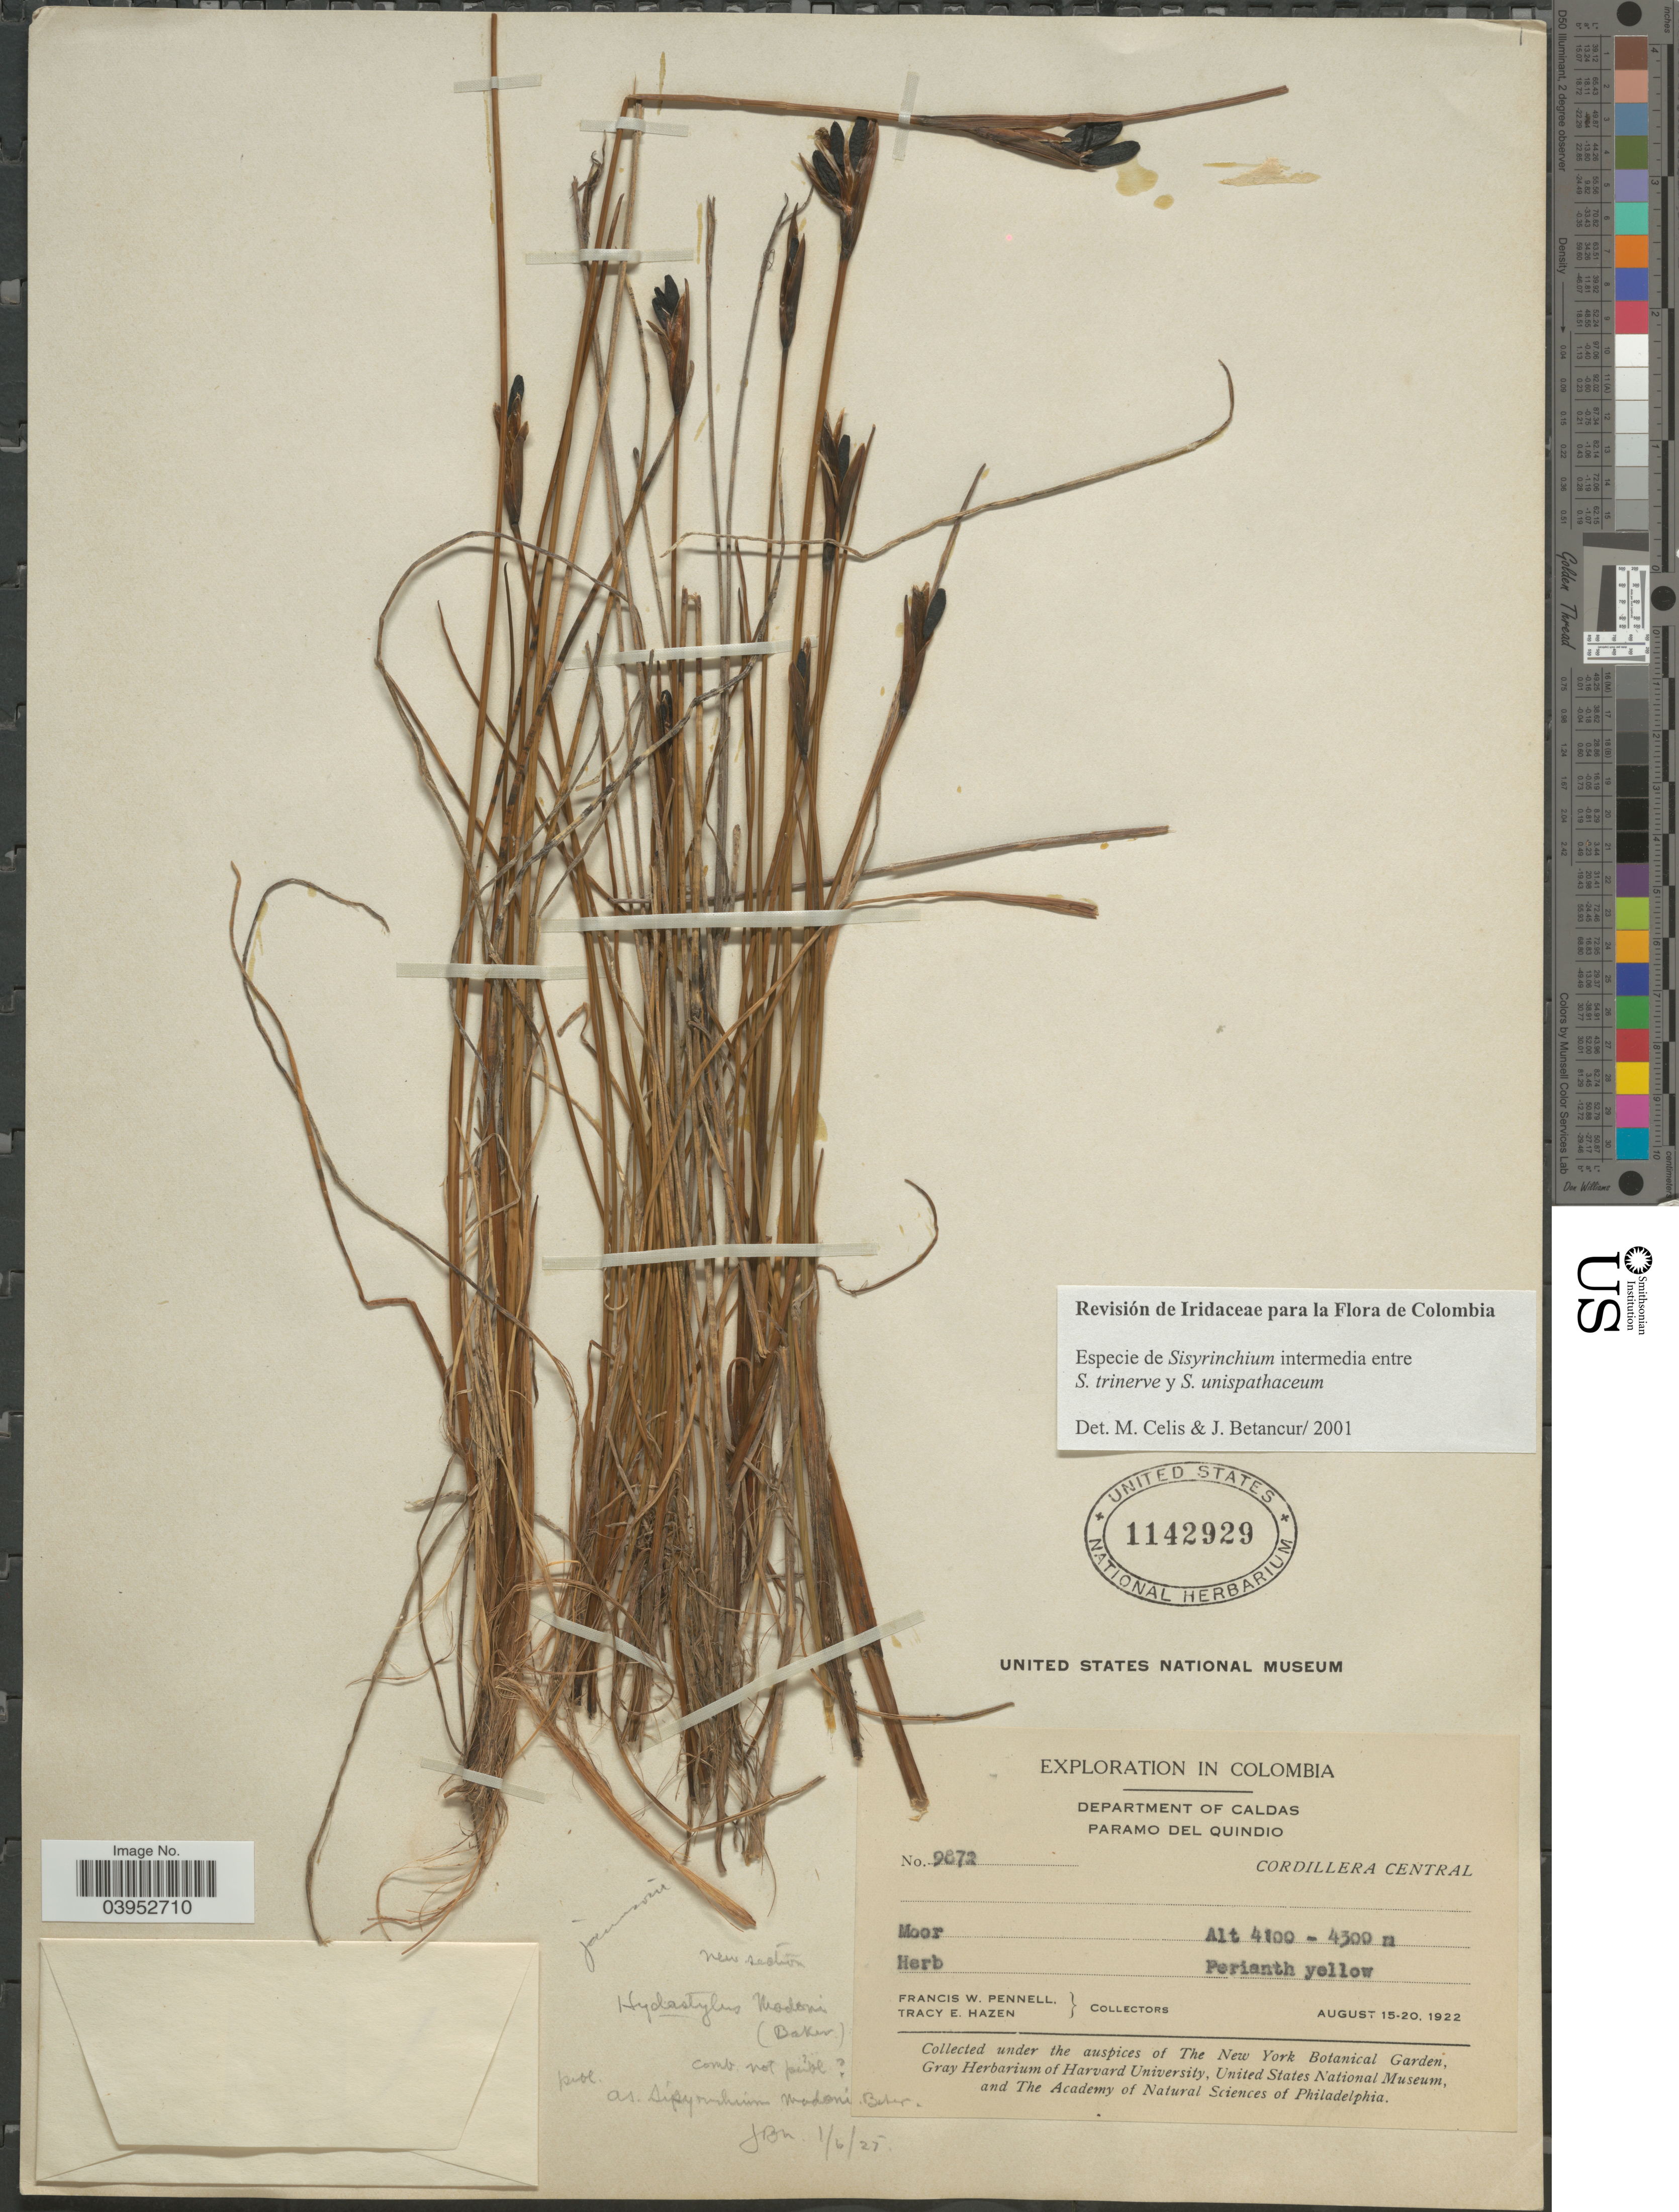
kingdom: Plantae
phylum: Tracheophyta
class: Liliopsida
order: Asparagales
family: Iridaceae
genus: Sisyrinchium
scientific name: Sisyrinchium sp.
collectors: F. W. Pennell & T. E. Hazen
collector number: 9872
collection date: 1922-08-15/1922-08-20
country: Colombia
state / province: Caldas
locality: Department of Caldas. Paramo del Quindio. Cordillera Central.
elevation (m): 4100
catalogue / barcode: US 1142929